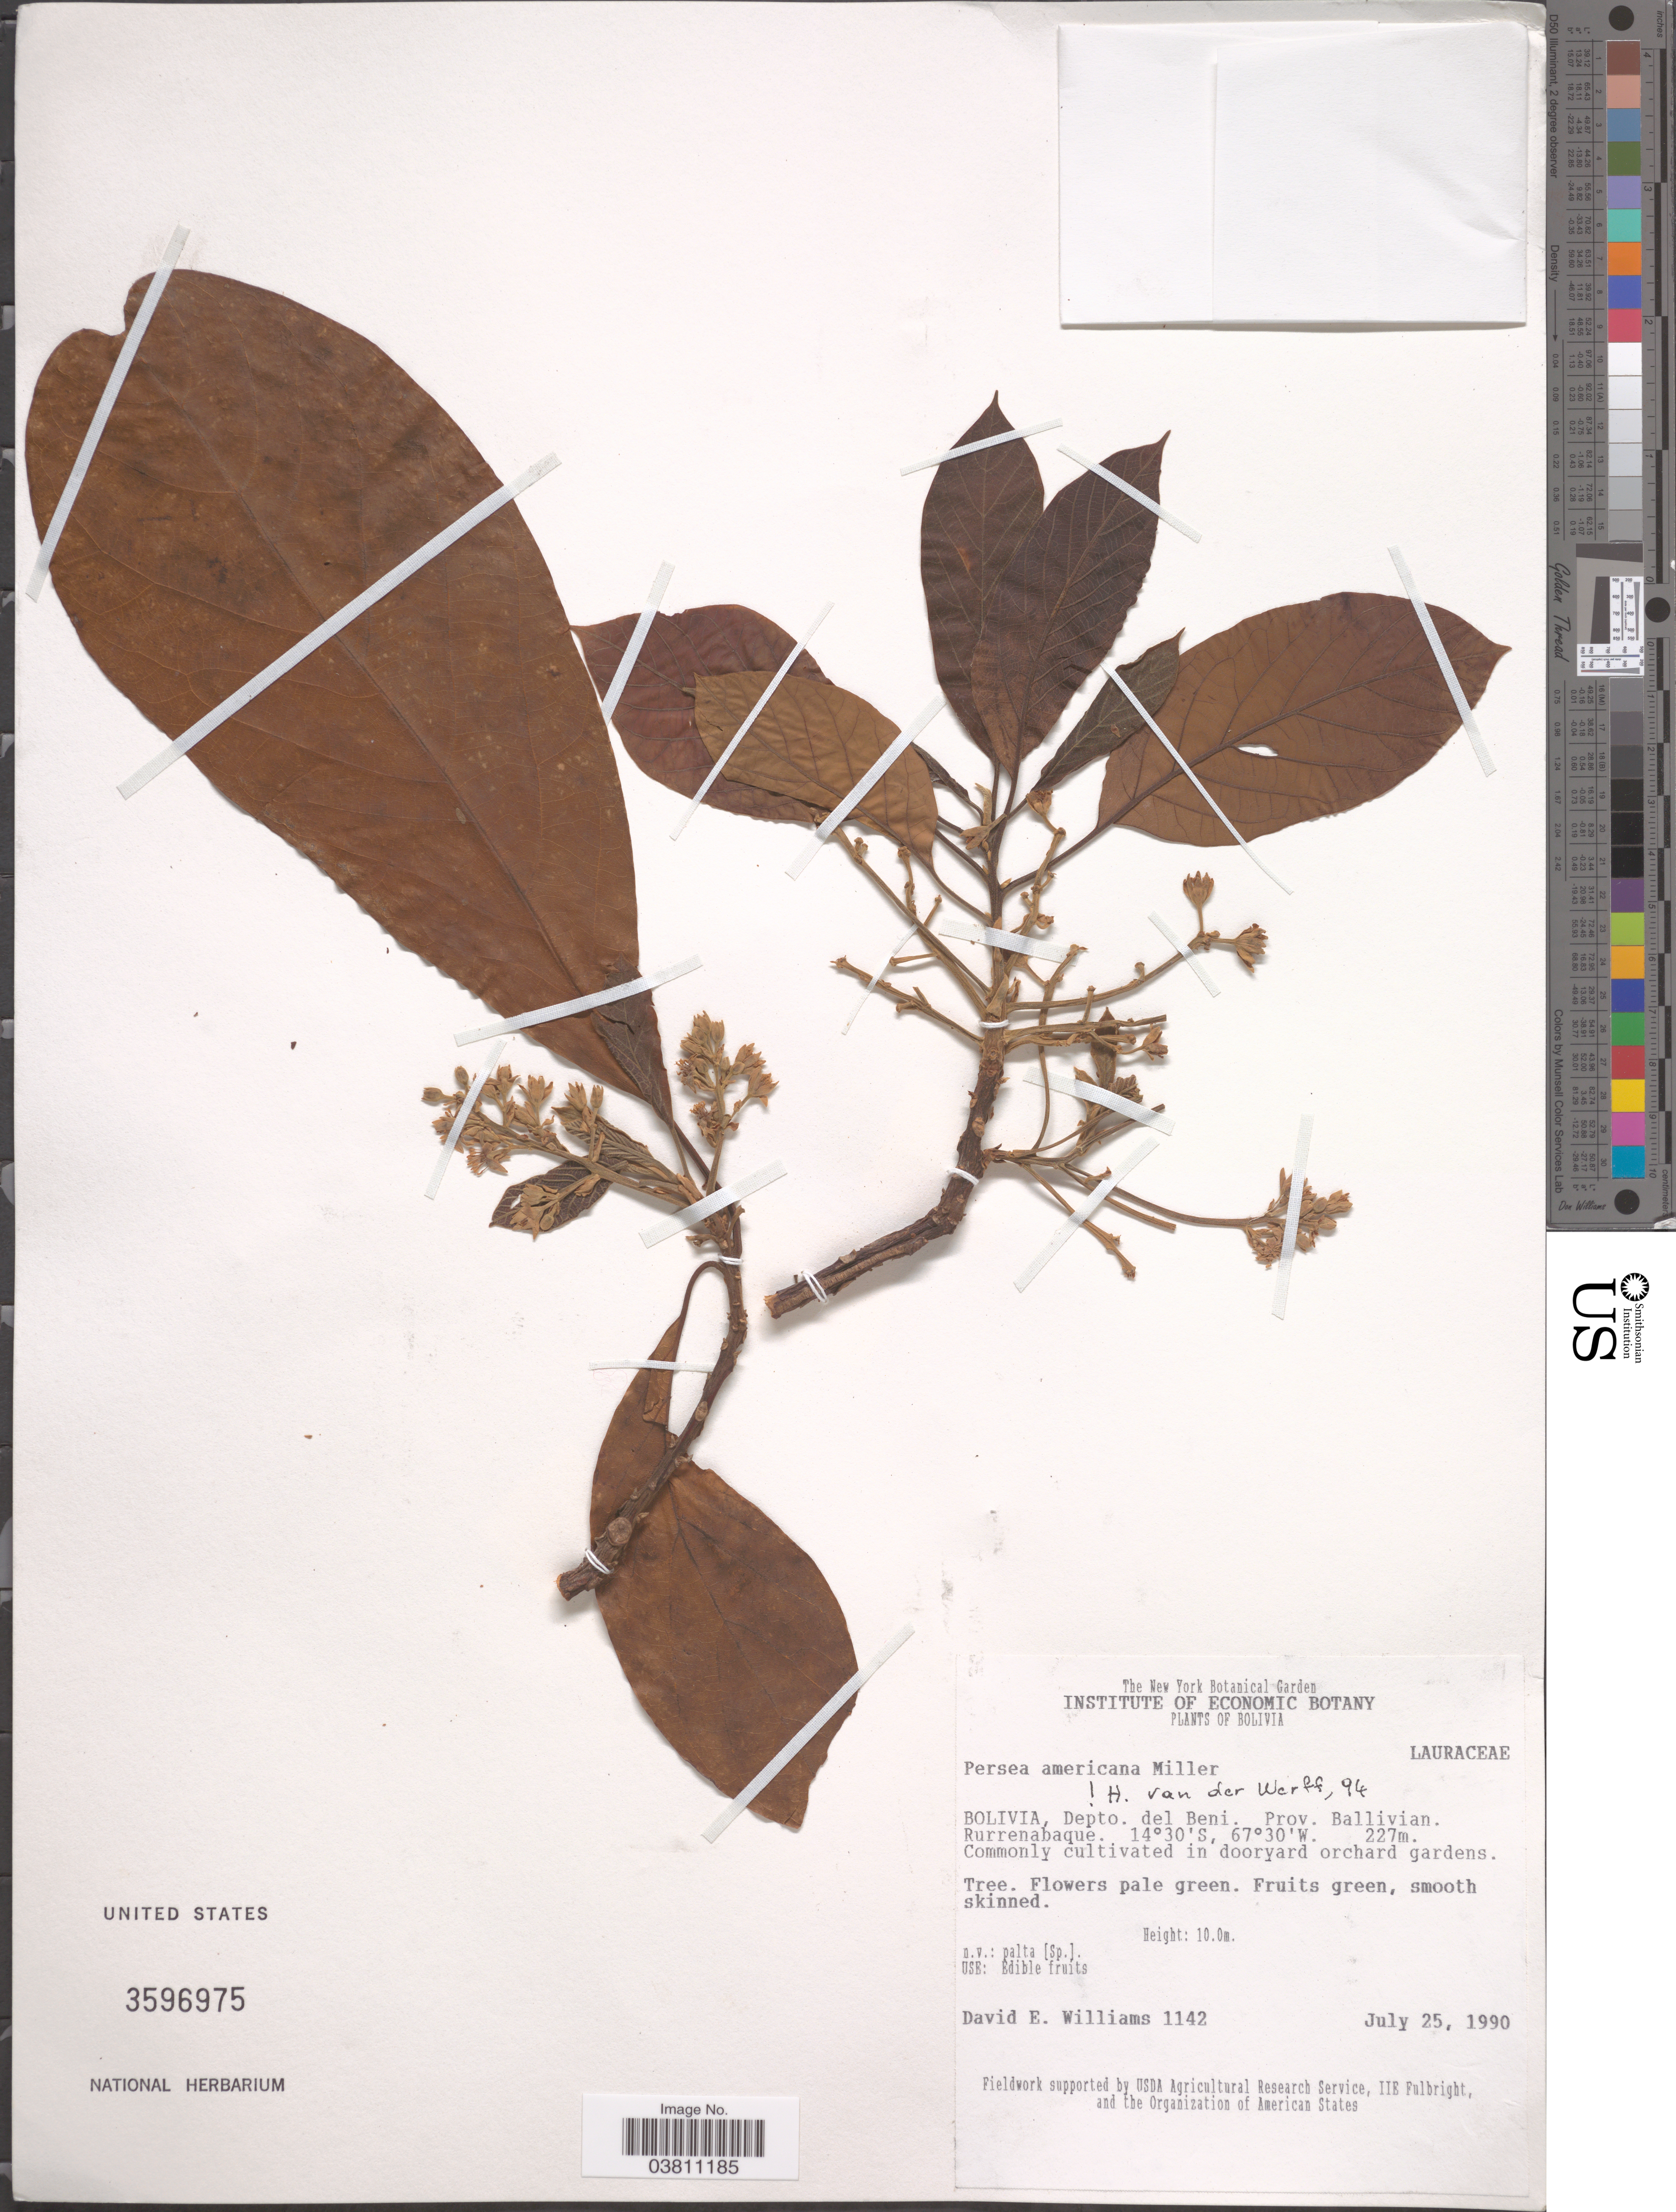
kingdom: Plantae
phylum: Tracheophyta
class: Magnoliopsida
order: Laurales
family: Lauraceae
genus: Persea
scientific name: Persea americana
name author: Mill.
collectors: D. E. Williams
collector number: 1142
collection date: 1990-07-25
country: Bolivia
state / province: Beni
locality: Depto. del Beni. Prov. Ballivian. Rurrenabaque. In dooryard orchard gardens.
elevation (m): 227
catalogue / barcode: US 3596975